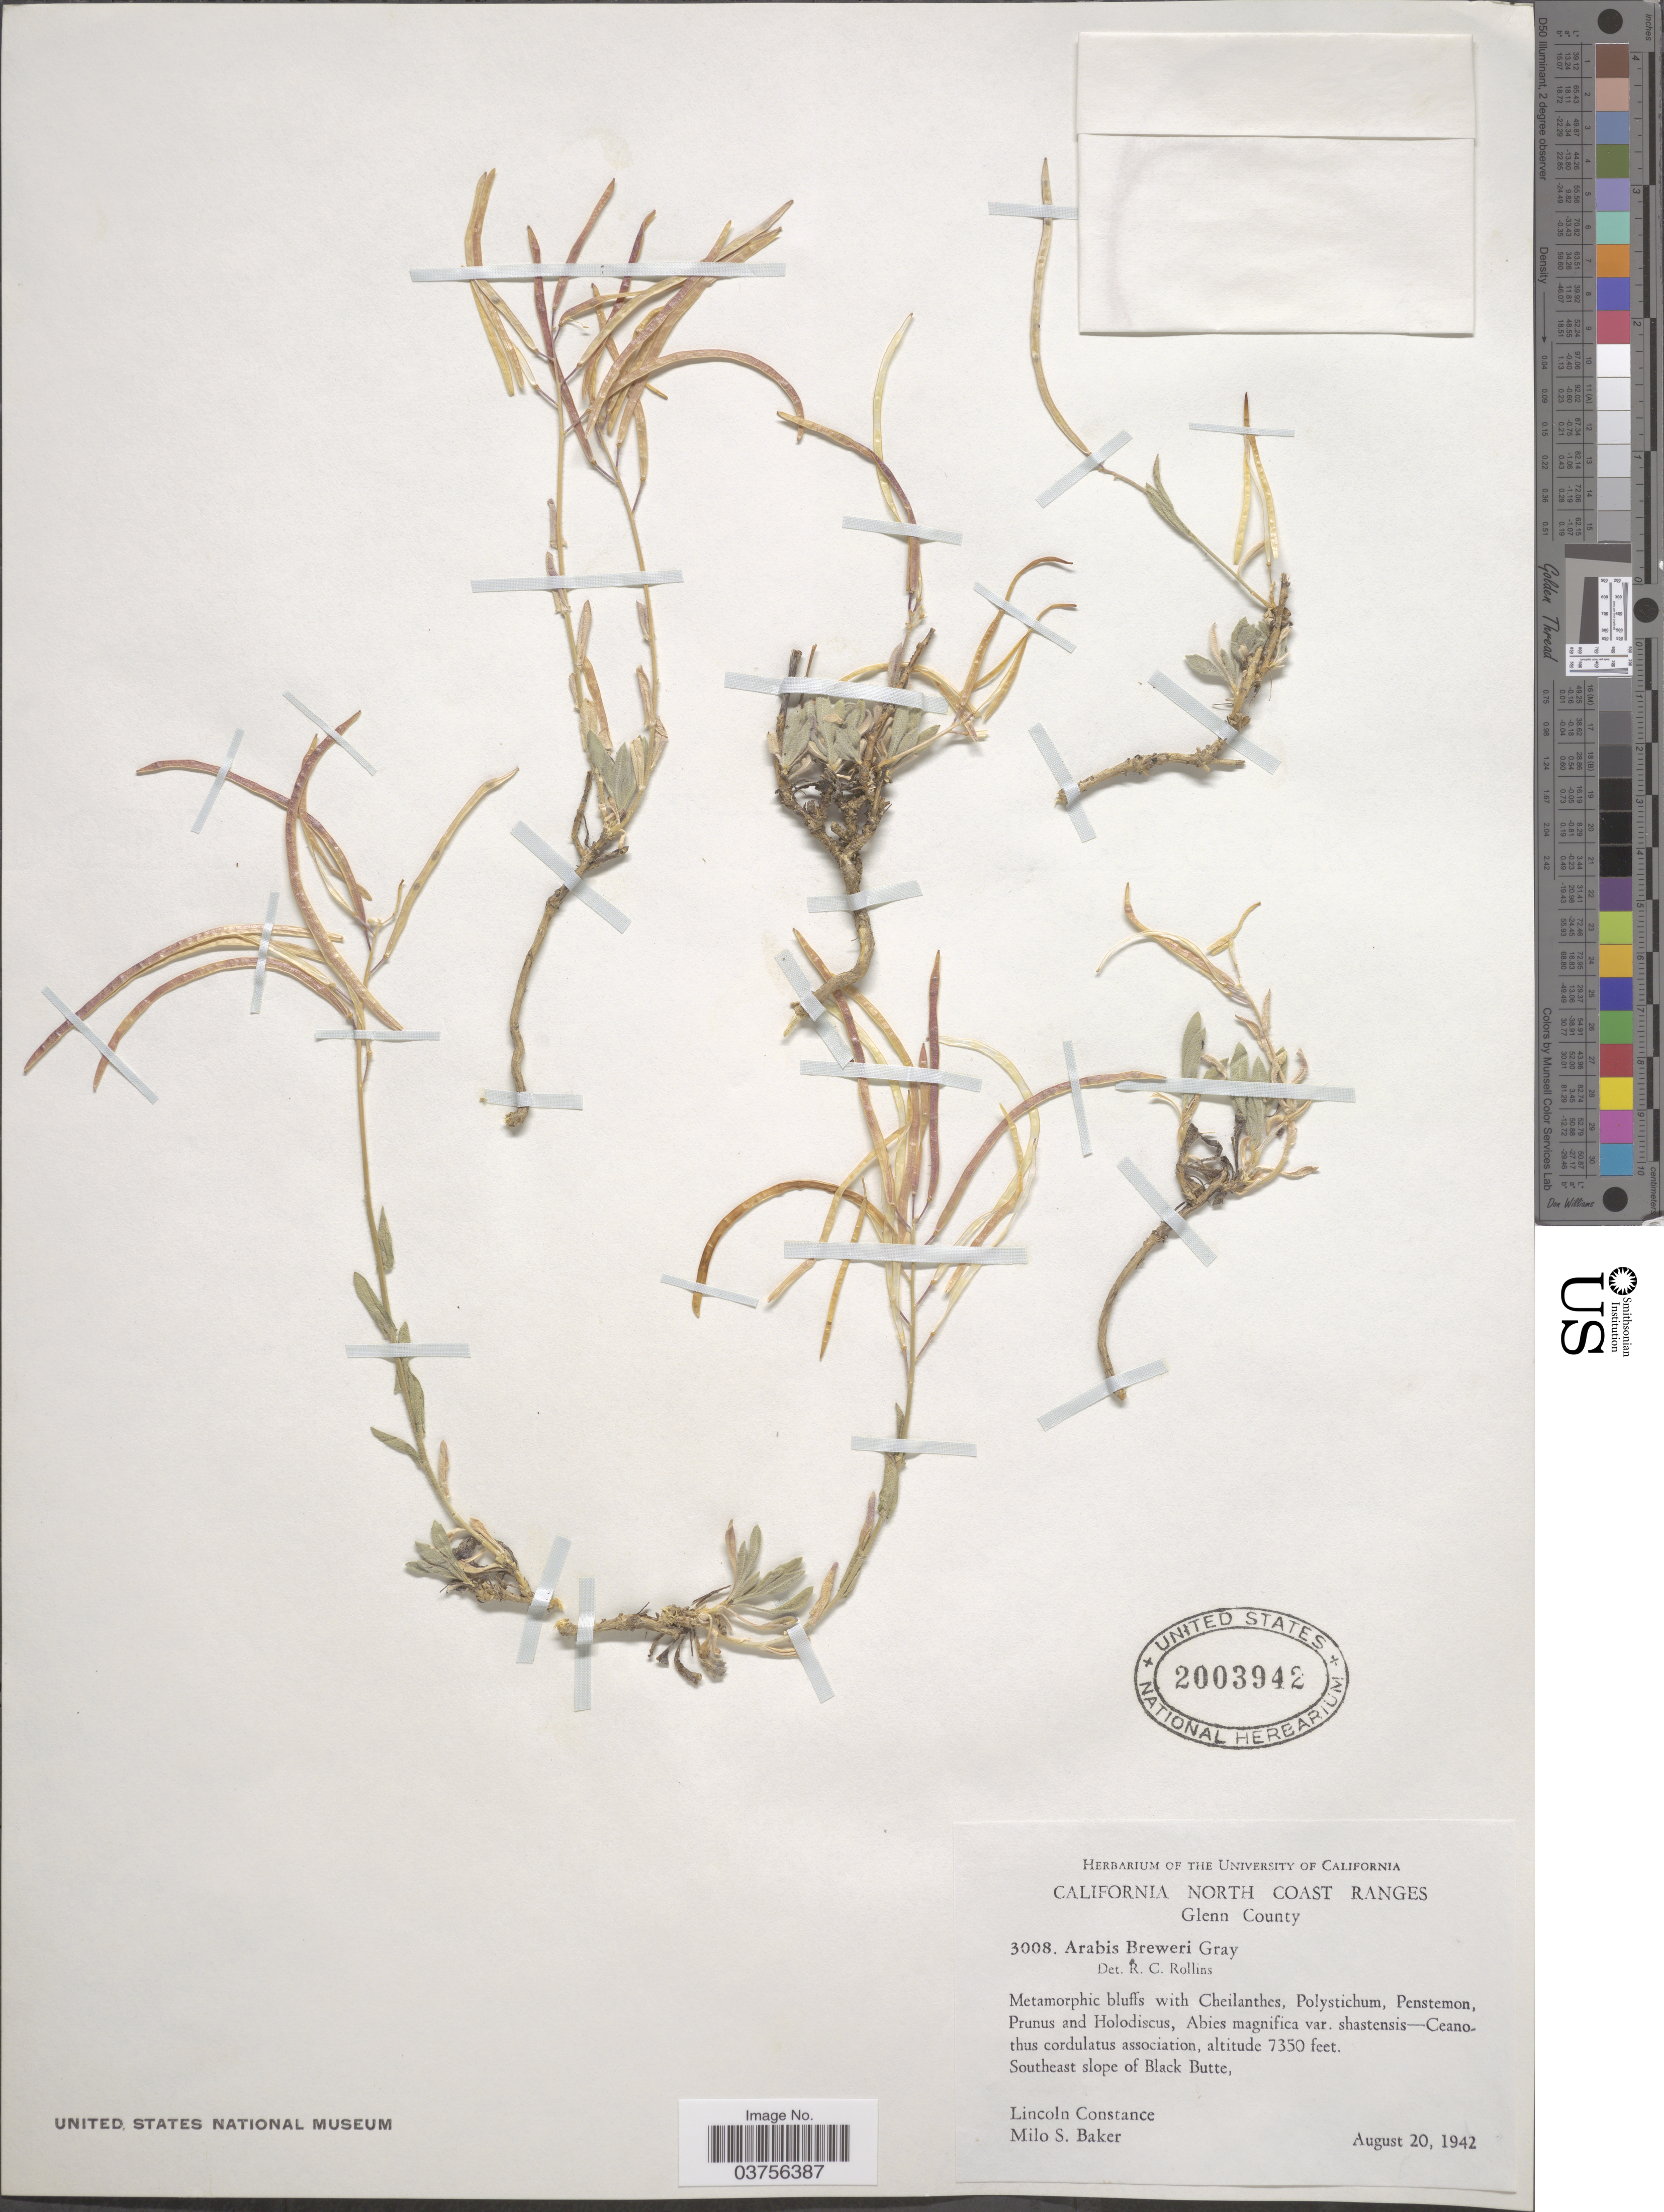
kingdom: Plantae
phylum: Tracheophyta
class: Magnoliopsida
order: Brassicales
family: Brassicaceae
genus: Arabis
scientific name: Arabis breweri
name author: S. Watson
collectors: L. Constance & M. S. Baker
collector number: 3008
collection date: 1942-08-20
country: United States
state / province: California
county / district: Glenn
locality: California North Coast Ranges. Glenn County. Southeast slope of Black Butte.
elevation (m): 2240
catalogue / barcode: US 2003942